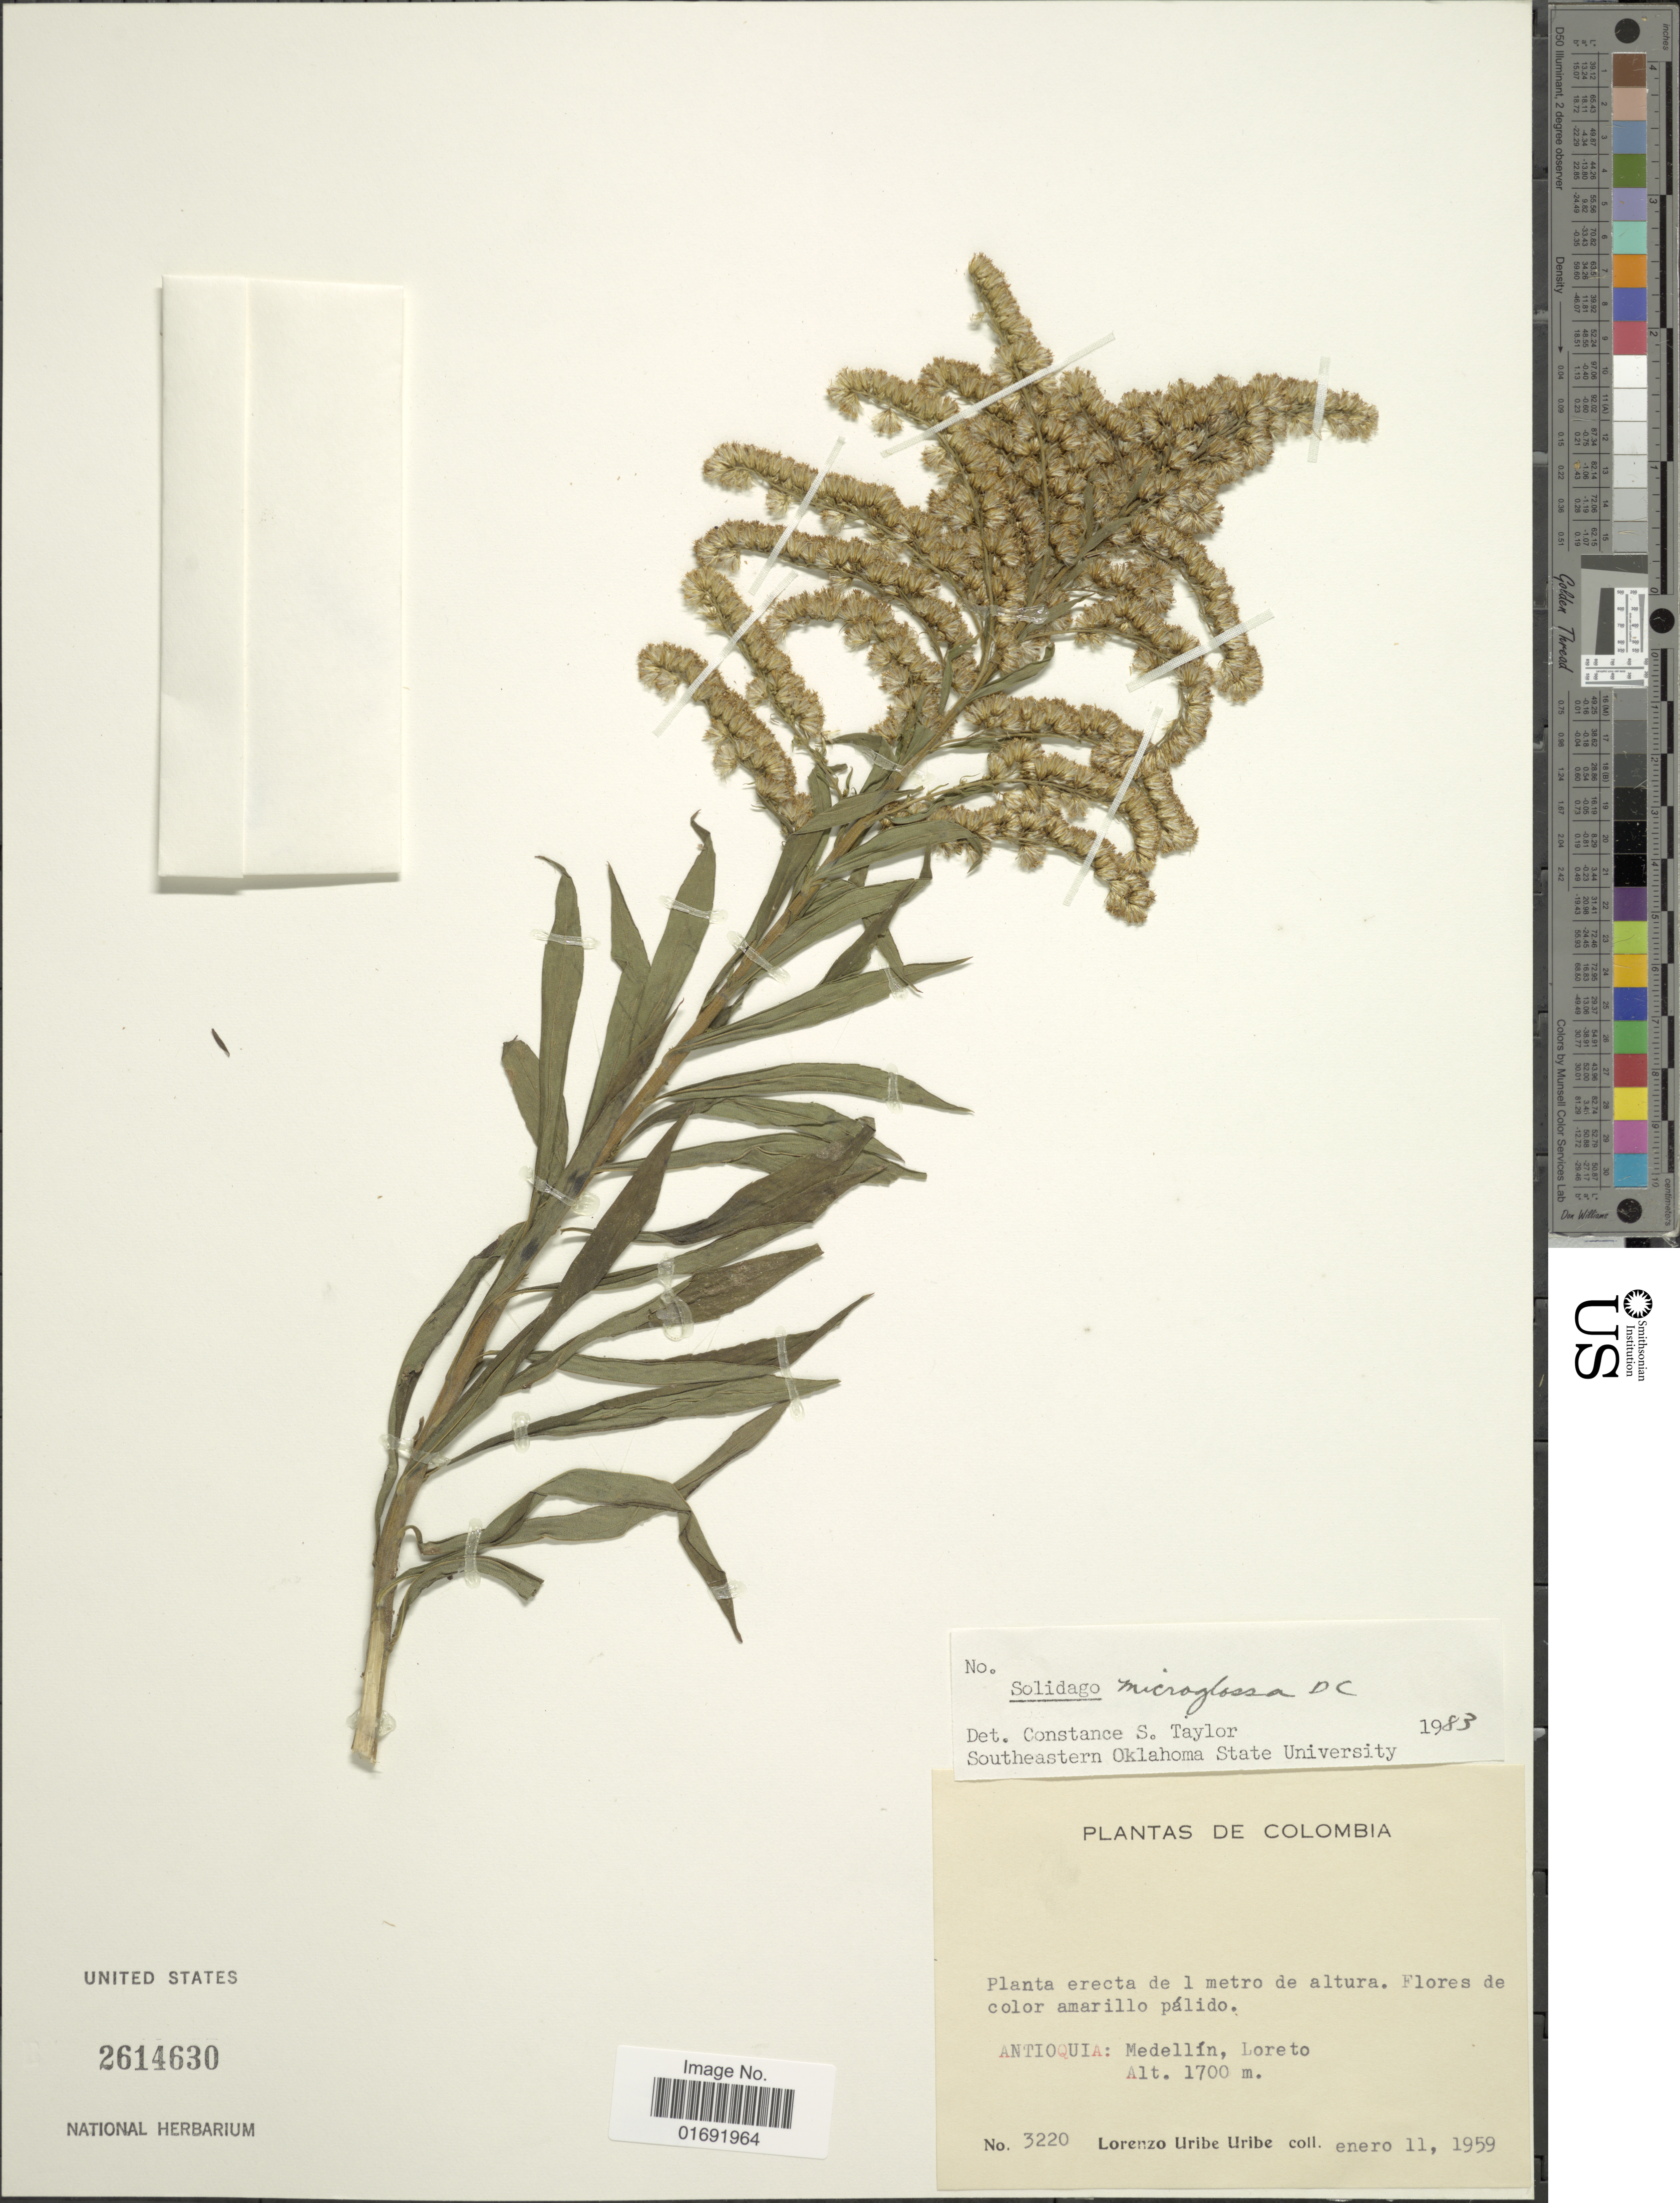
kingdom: Plantae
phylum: Tracheophyta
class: Magnoliopsida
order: Asterales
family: Asteraceae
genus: Solidago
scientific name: Solidago chilensis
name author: Meyen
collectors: L. Uribe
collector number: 3220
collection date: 1959-01-11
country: Colombia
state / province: Antioquia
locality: Medellin, Loreto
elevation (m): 1700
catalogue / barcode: US 2614630